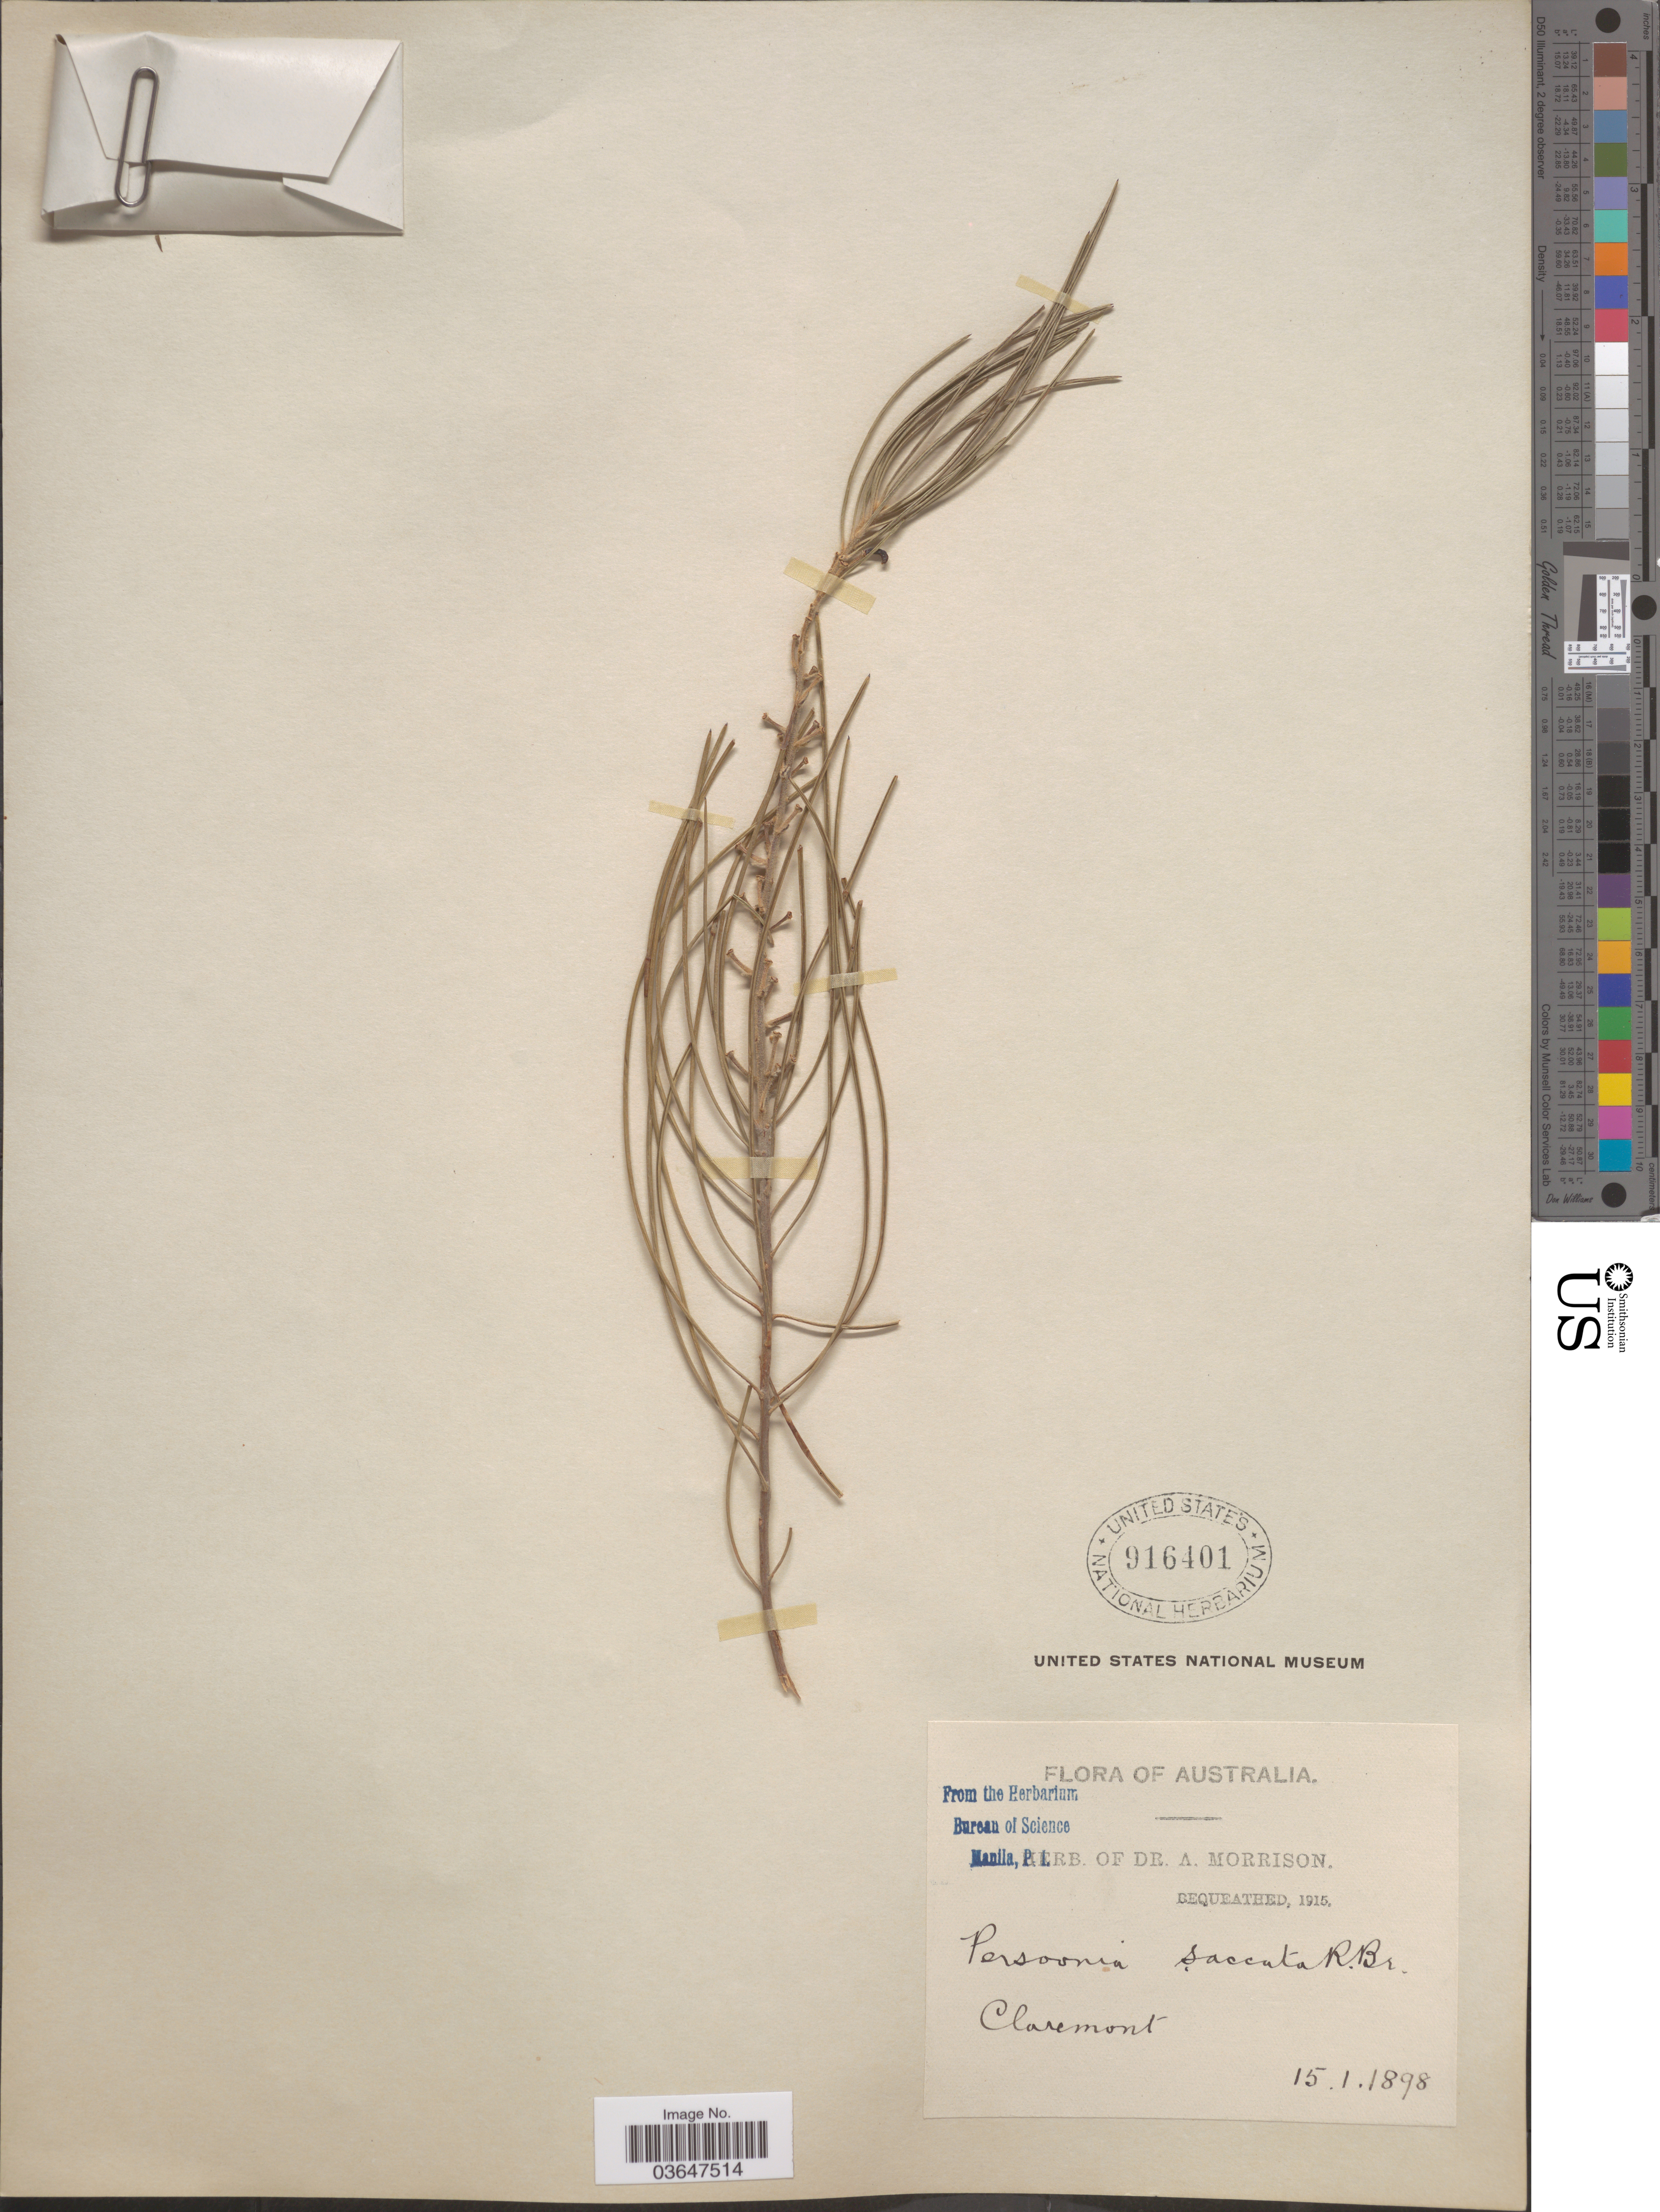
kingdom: Plantae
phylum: Tracheophyta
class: Magnoliopsida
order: Proteales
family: Proteaceae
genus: Persoonia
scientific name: Persoonia saccata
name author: R. Br.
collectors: A. Morrison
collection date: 1898-01-15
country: Australia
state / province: Western Australia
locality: Claremont.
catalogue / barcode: US 916401